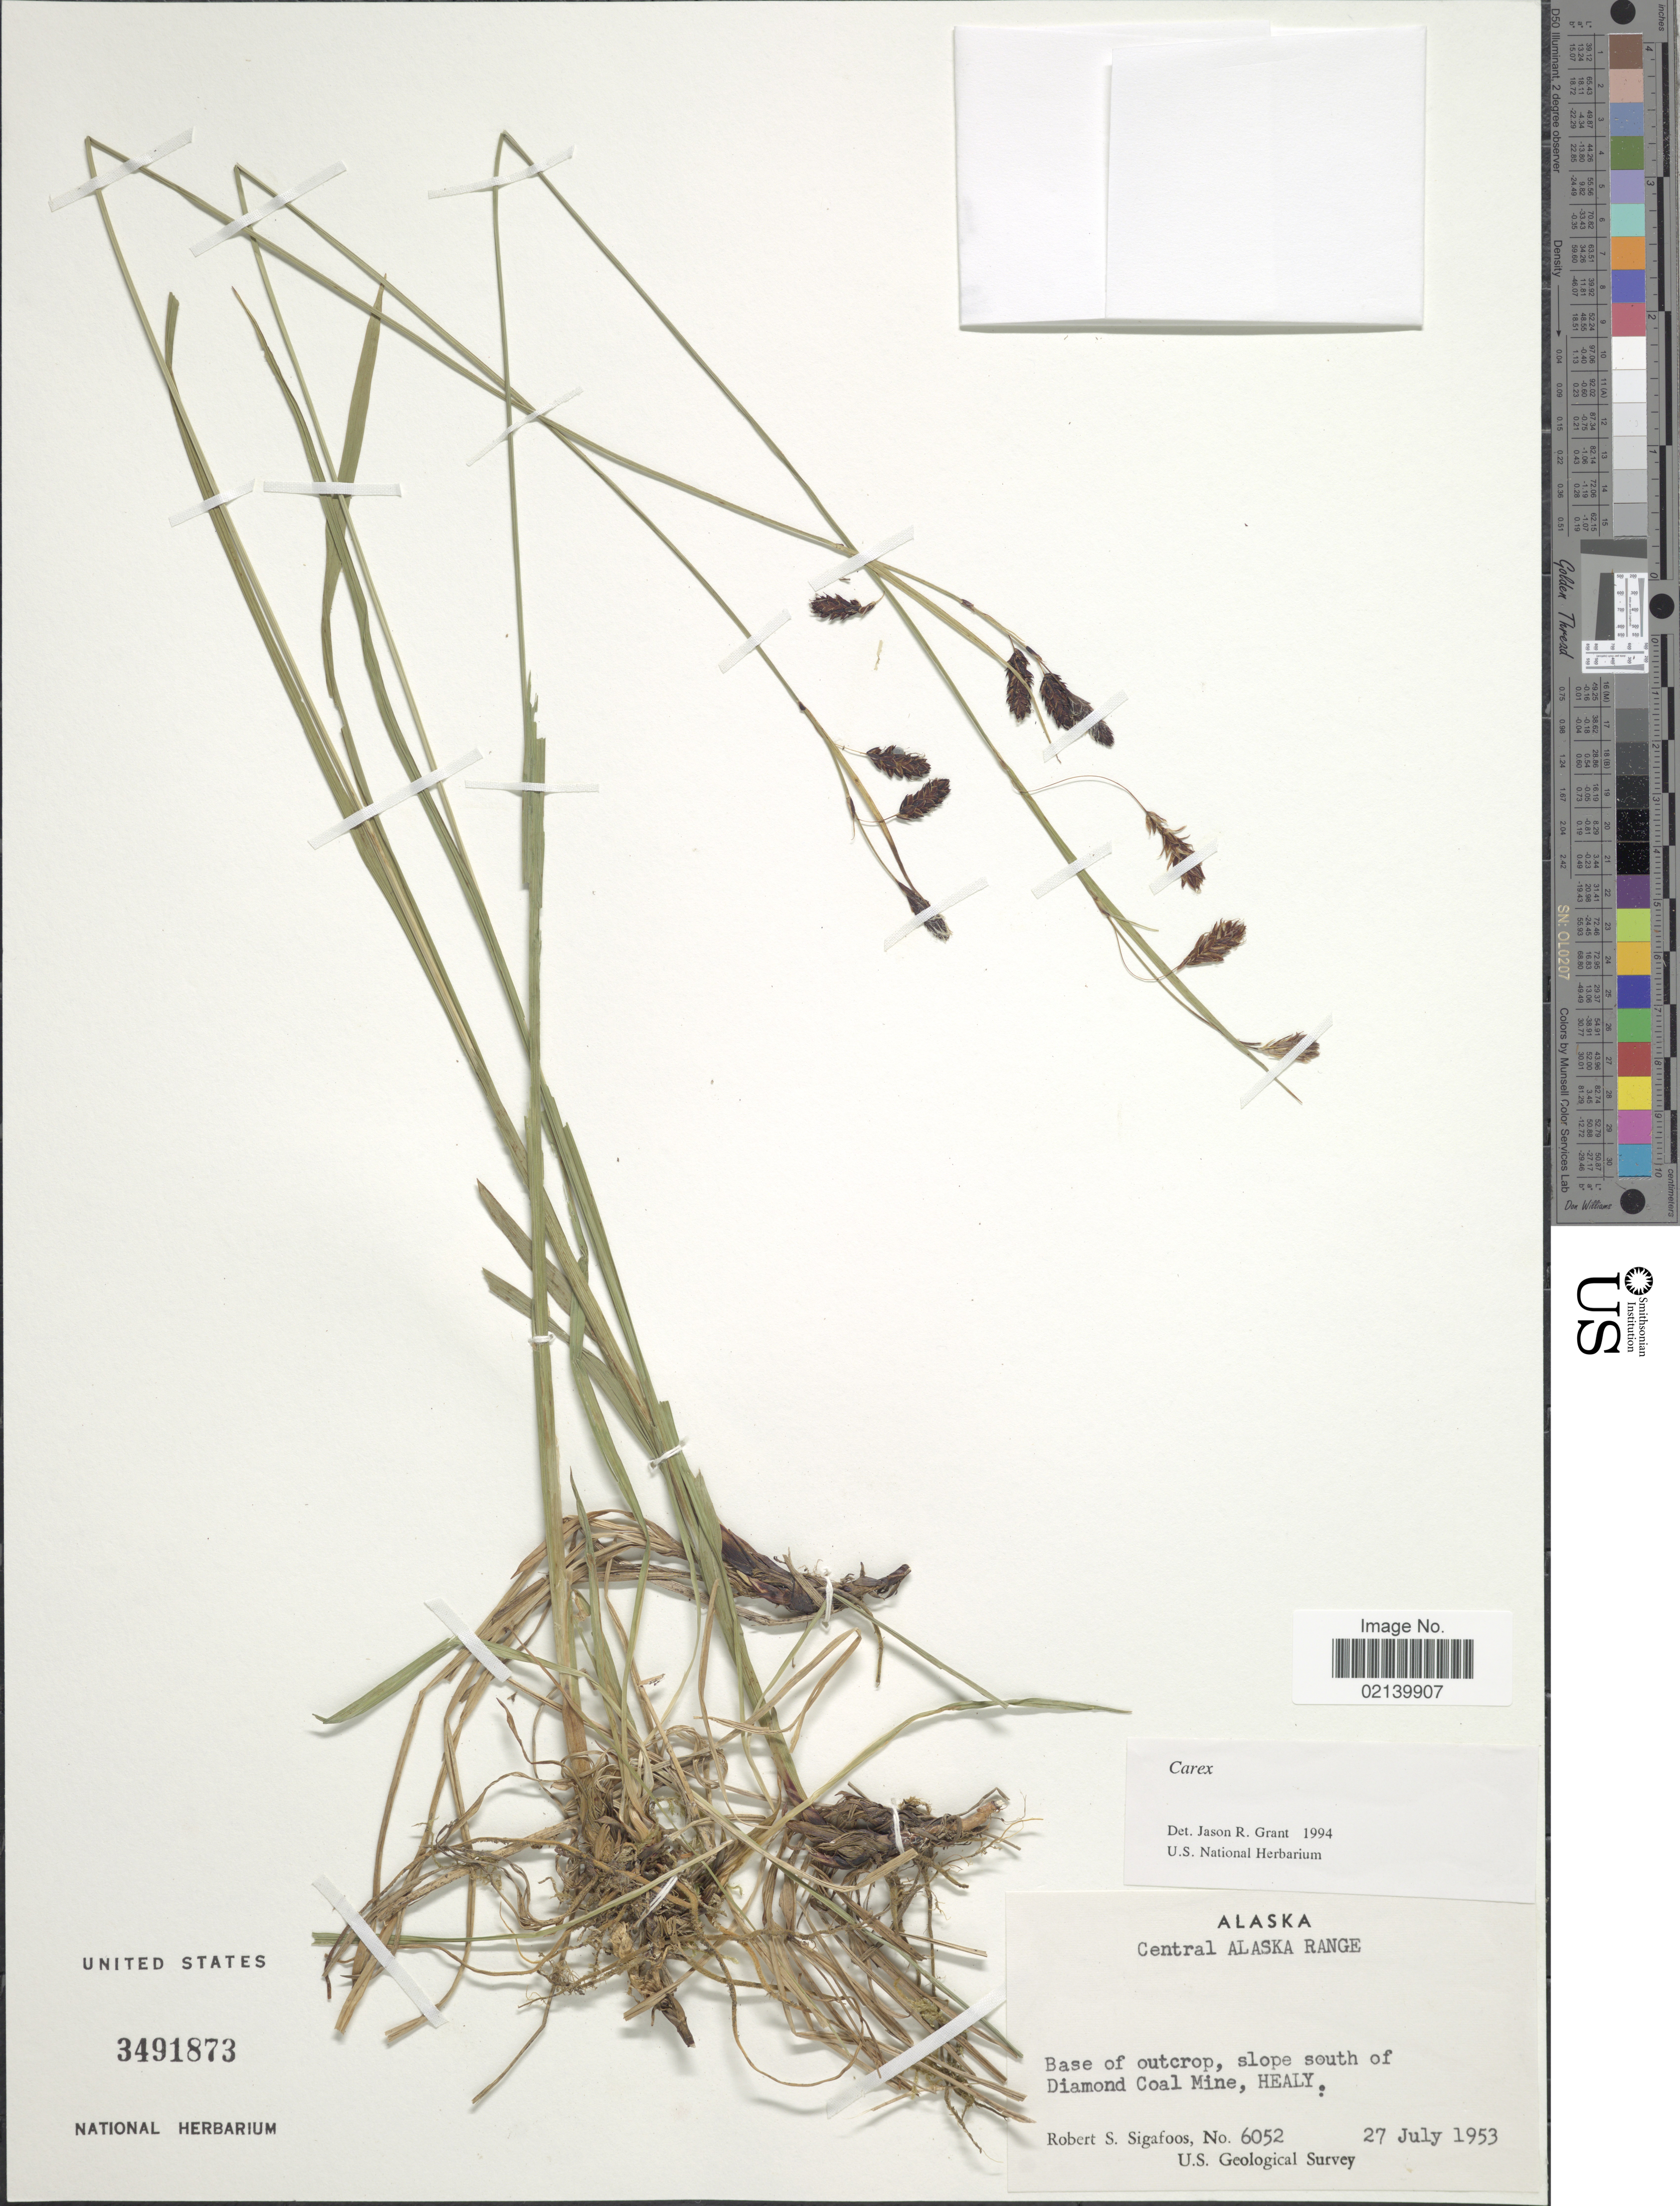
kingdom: Plantae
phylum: Tracheophyta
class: Liliopsida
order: Poales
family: Cyperaceae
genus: Carex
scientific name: Carex sp.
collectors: R. Sigafoos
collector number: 6052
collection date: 1953-07-27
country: United States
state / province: Alaska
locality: Central Alaska Range, Base of outrcop, slope south of Diamond Coal Mine, Healy.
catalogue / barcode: US 3491873